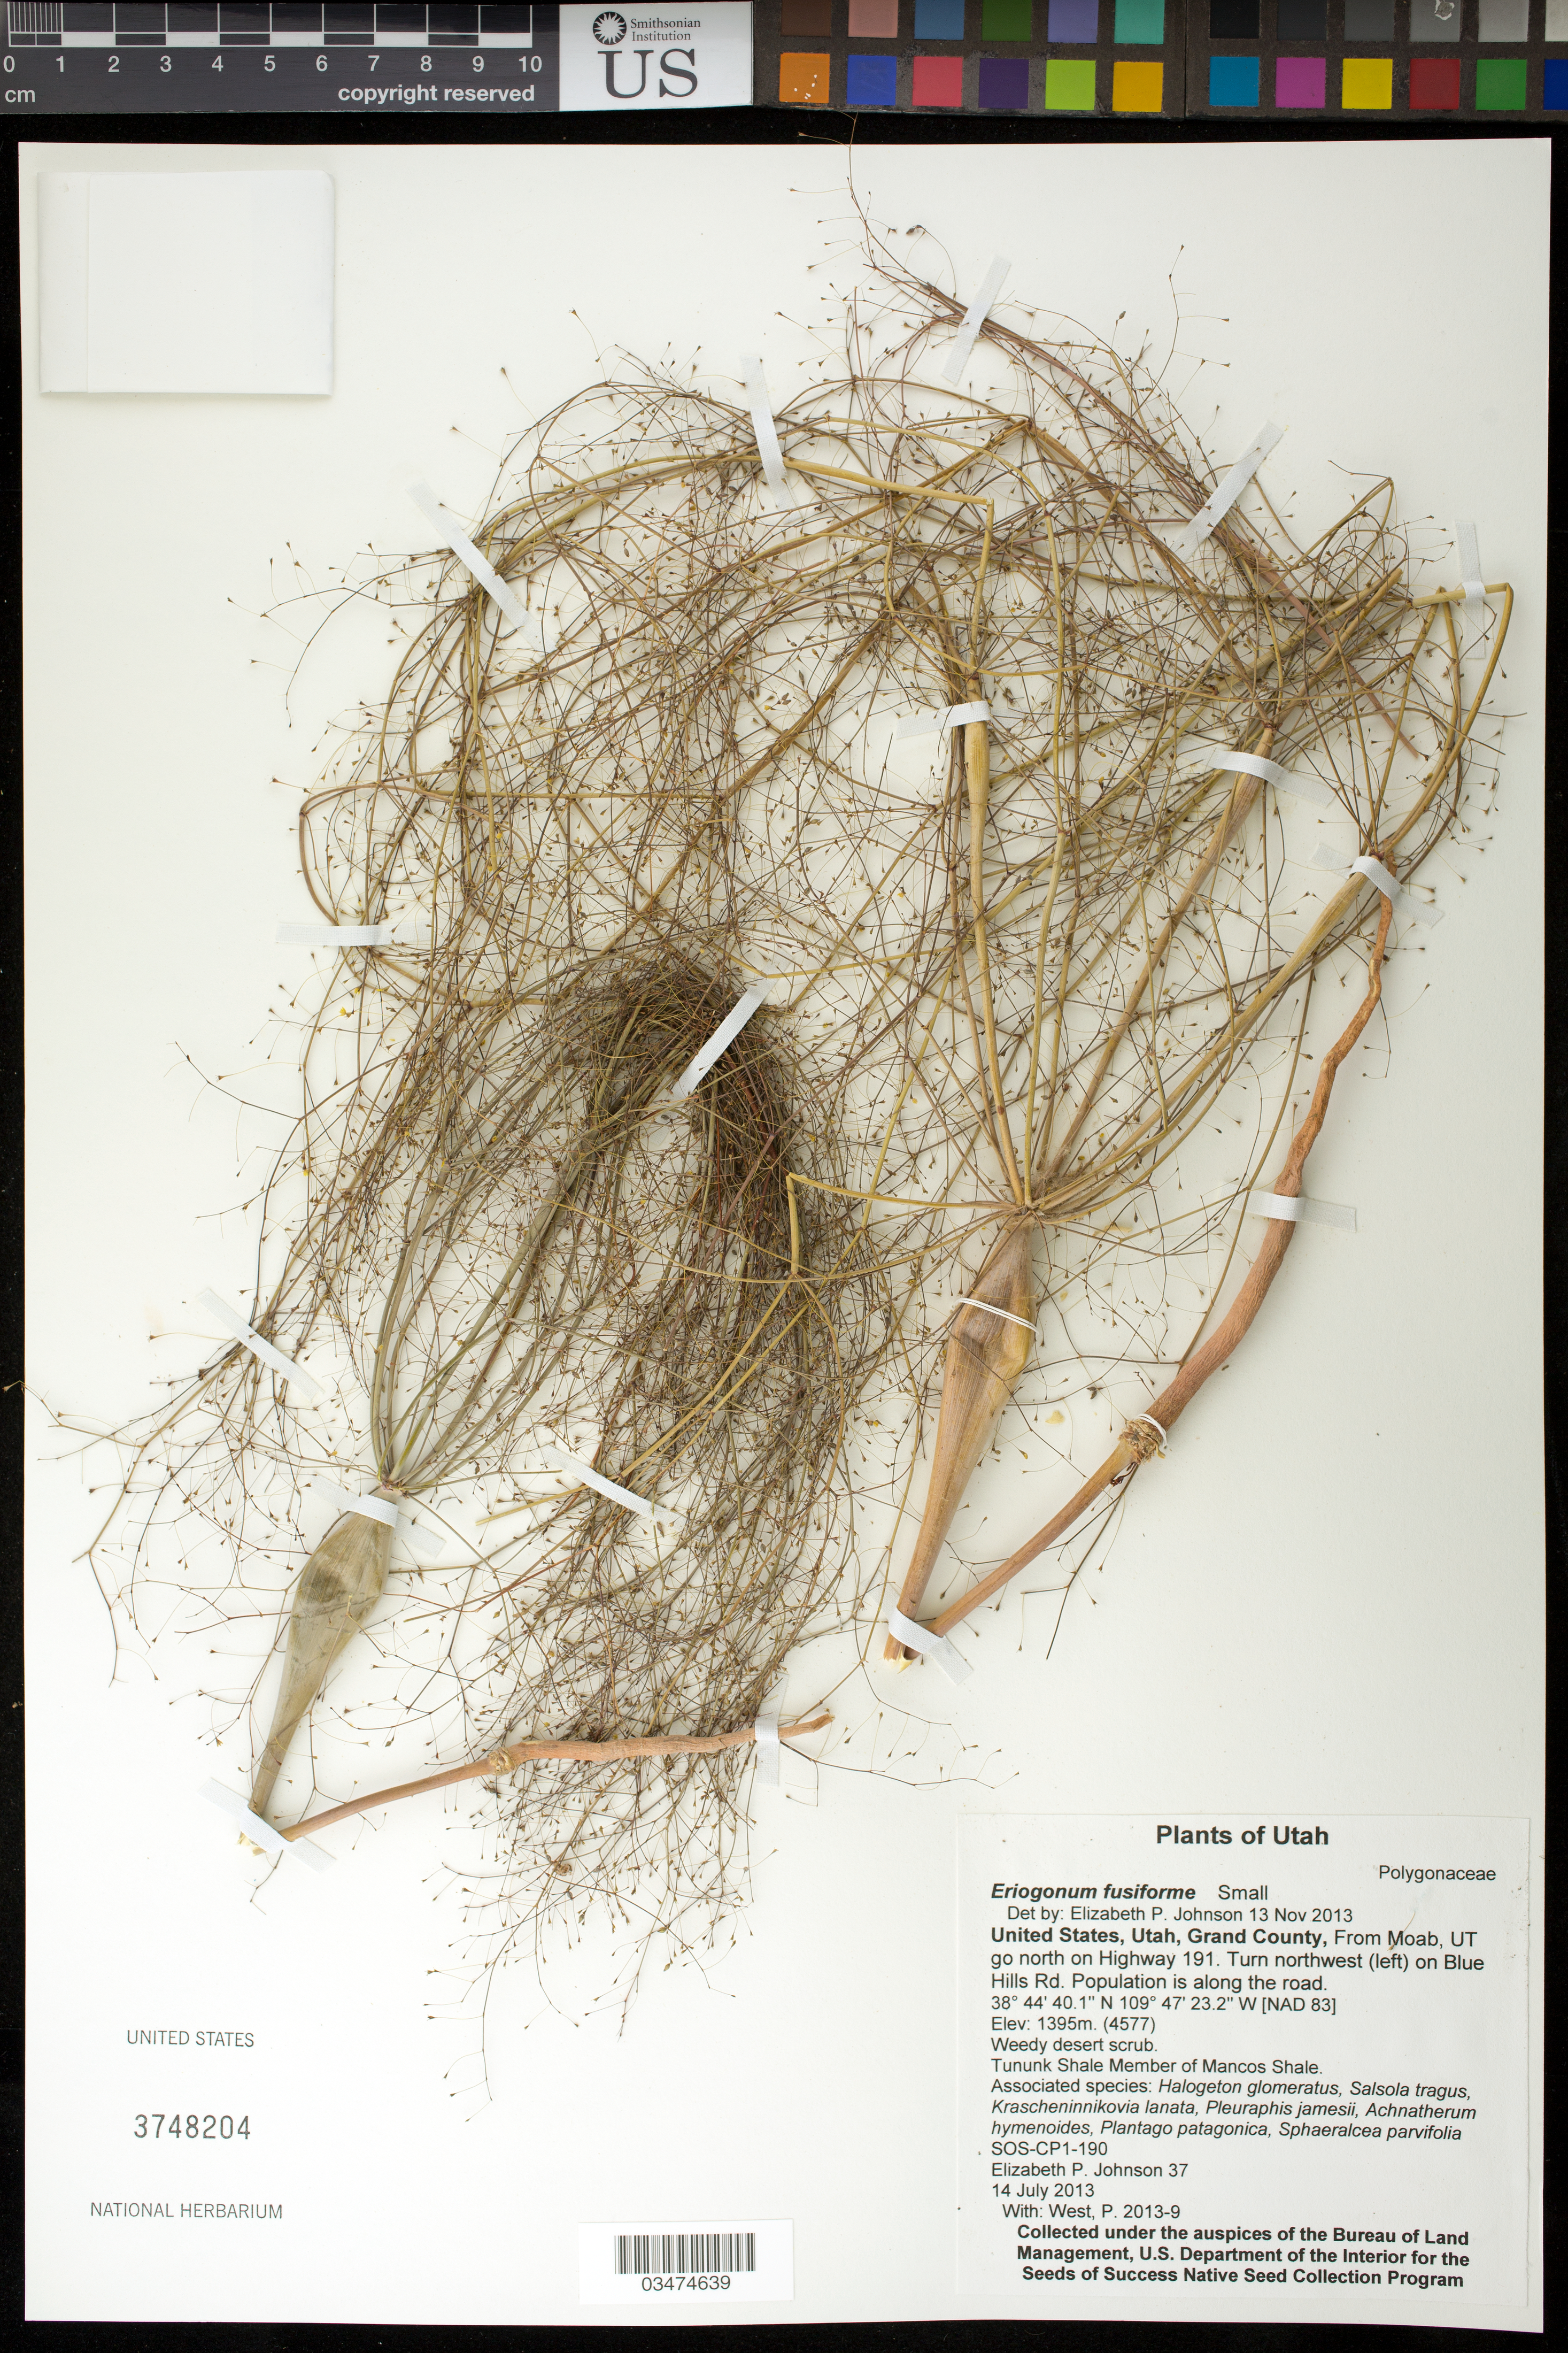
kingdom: Plantae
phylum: Tracheophyta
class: Magnoliopsida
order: Caryophyllales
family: Polygonaceae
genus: Eriogonum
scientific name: Eriogonum fusiforme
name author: Small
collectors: E. P. Johnson & P. West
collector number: SOS-CP1-190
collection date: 2013-07-14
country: United States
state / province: Utah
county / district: Grand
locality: Along Blue Hills Rd.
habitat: Weedy desert scrub.Tununk Shale Member of Mancos Shale.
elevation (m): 1395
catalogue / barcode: US 3748204